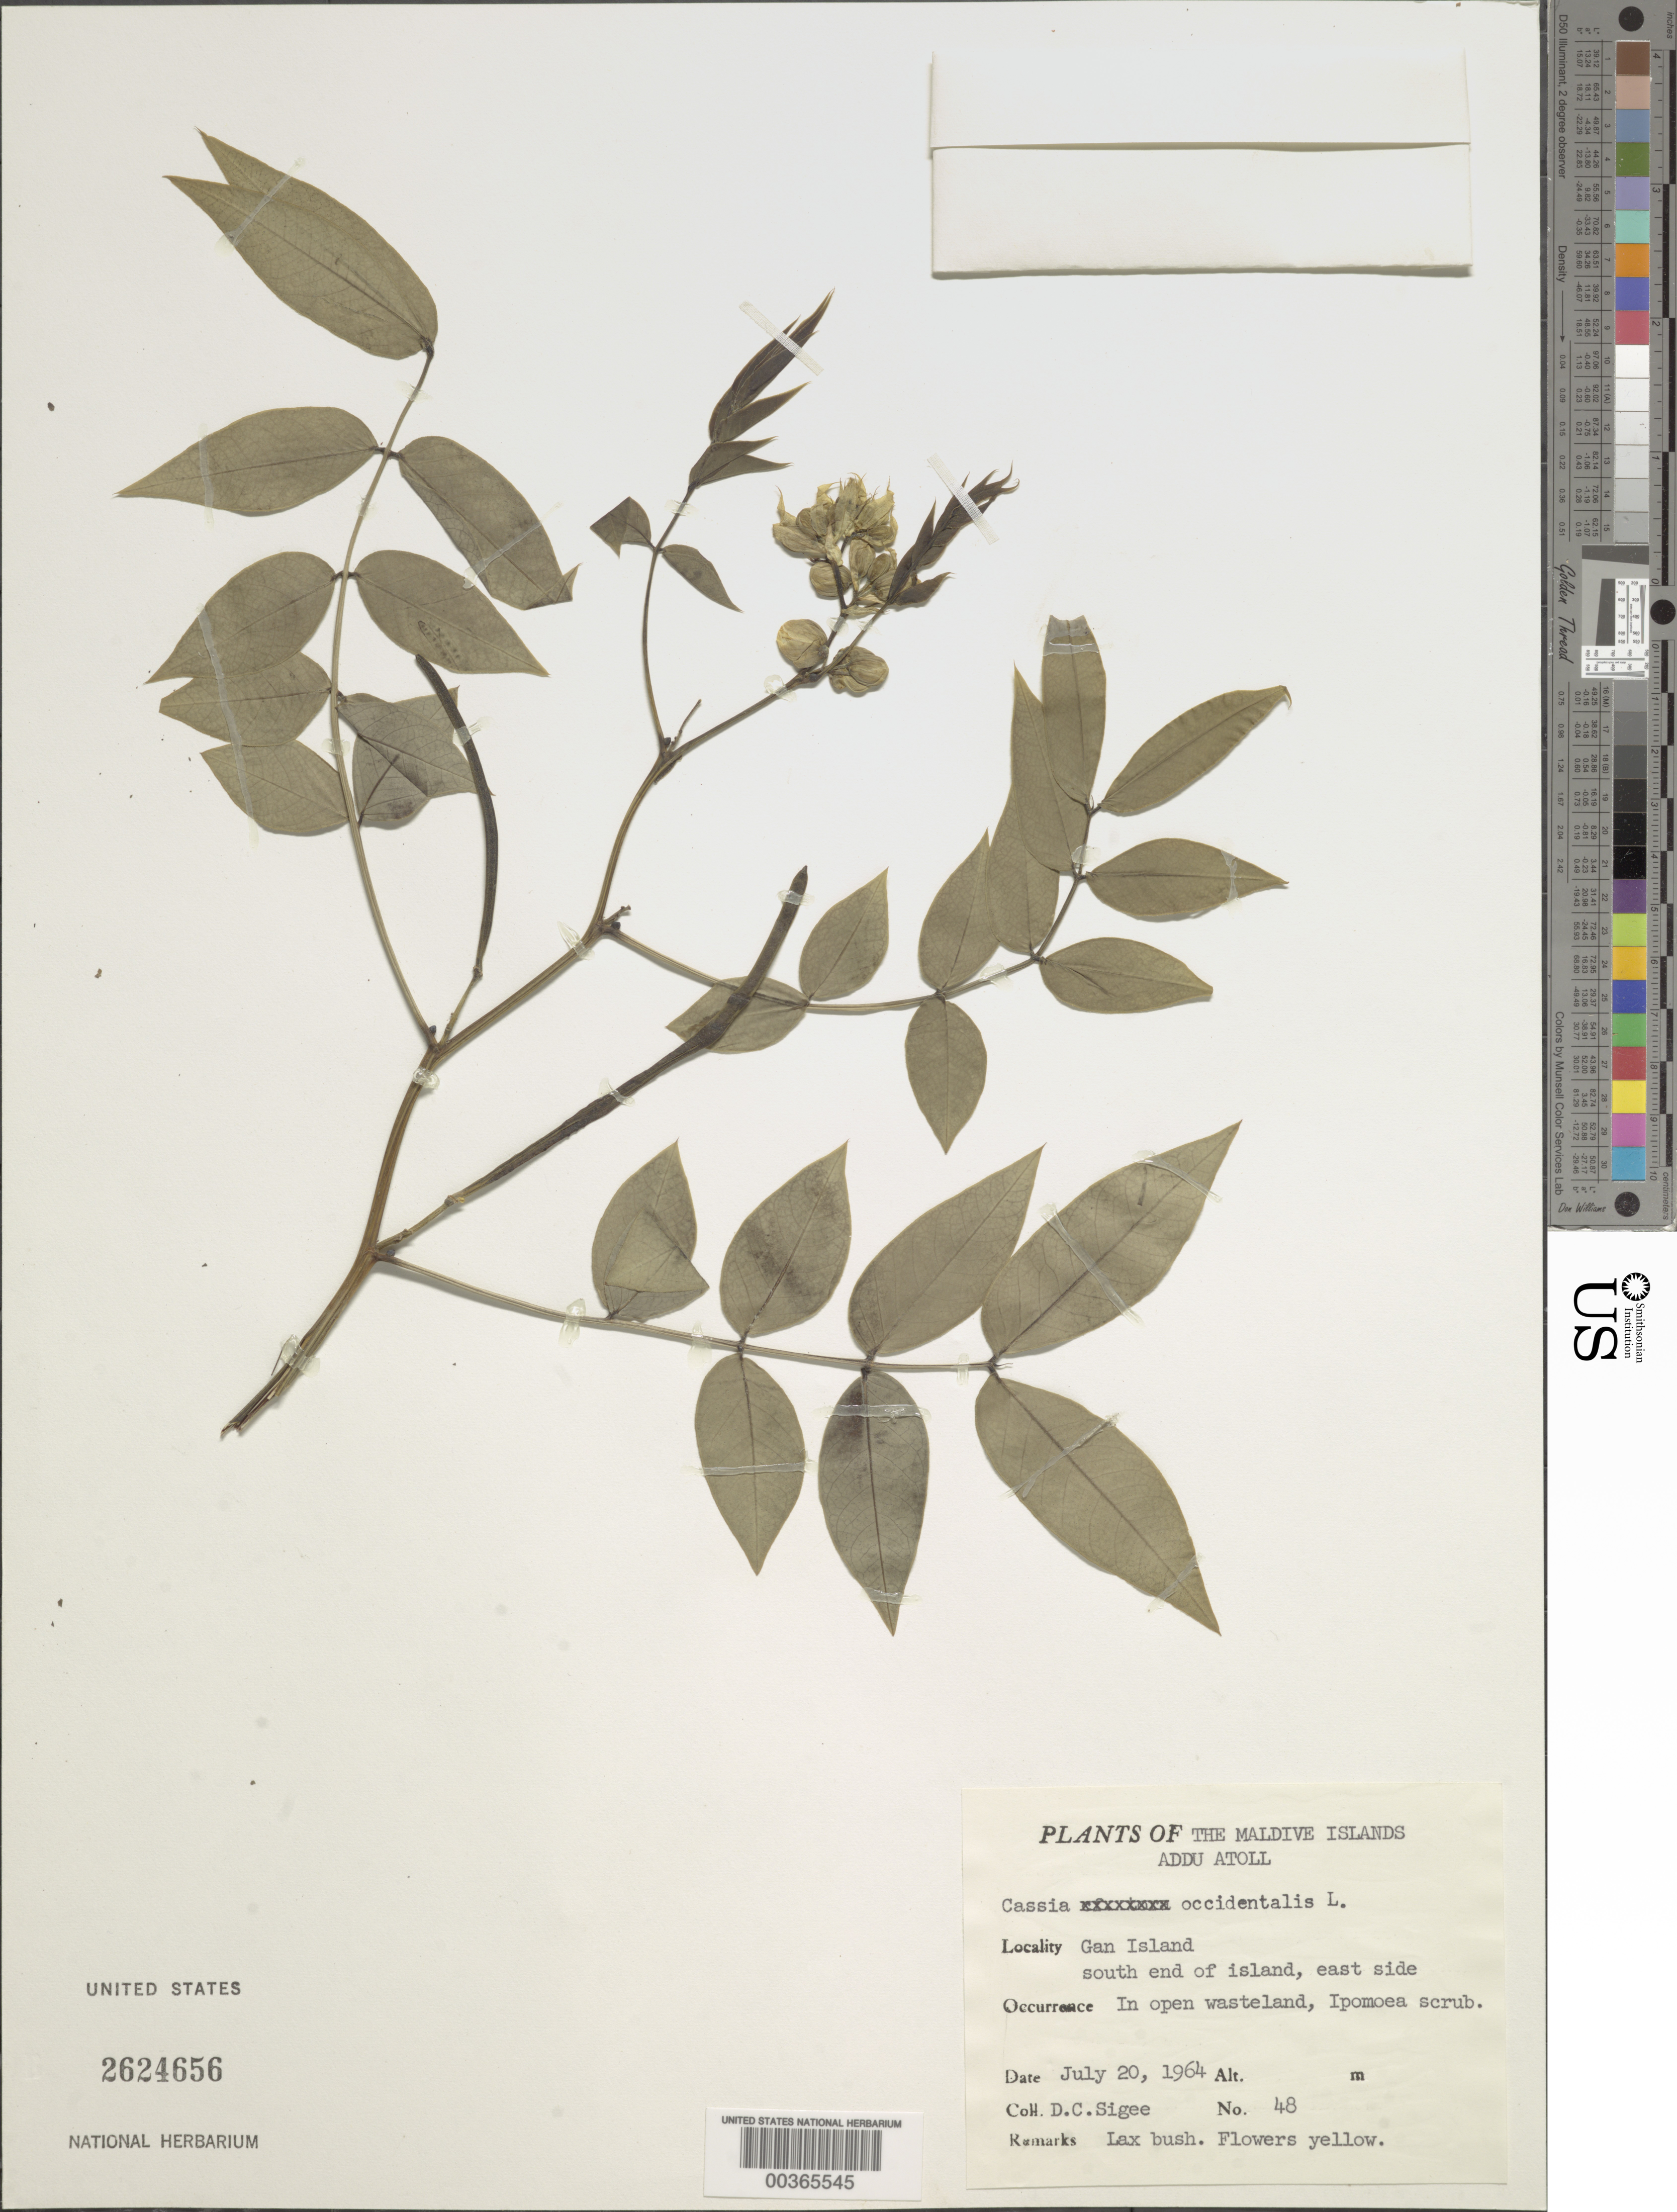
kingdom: Plantae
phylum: Tracheophyta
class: Magnoliopsida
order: Fabales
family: Fabaceae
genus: Senna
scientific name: Senna occidentalis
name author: (L.) Link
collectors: D. C. Sigee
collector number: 48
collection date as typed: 20 Jul 1964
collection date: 1964-07-20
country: Maldive Islands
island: Addu Atoll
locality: S end of island, E side. Seenu. Gan Islet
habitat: Open waste land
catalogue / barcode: US 2624656